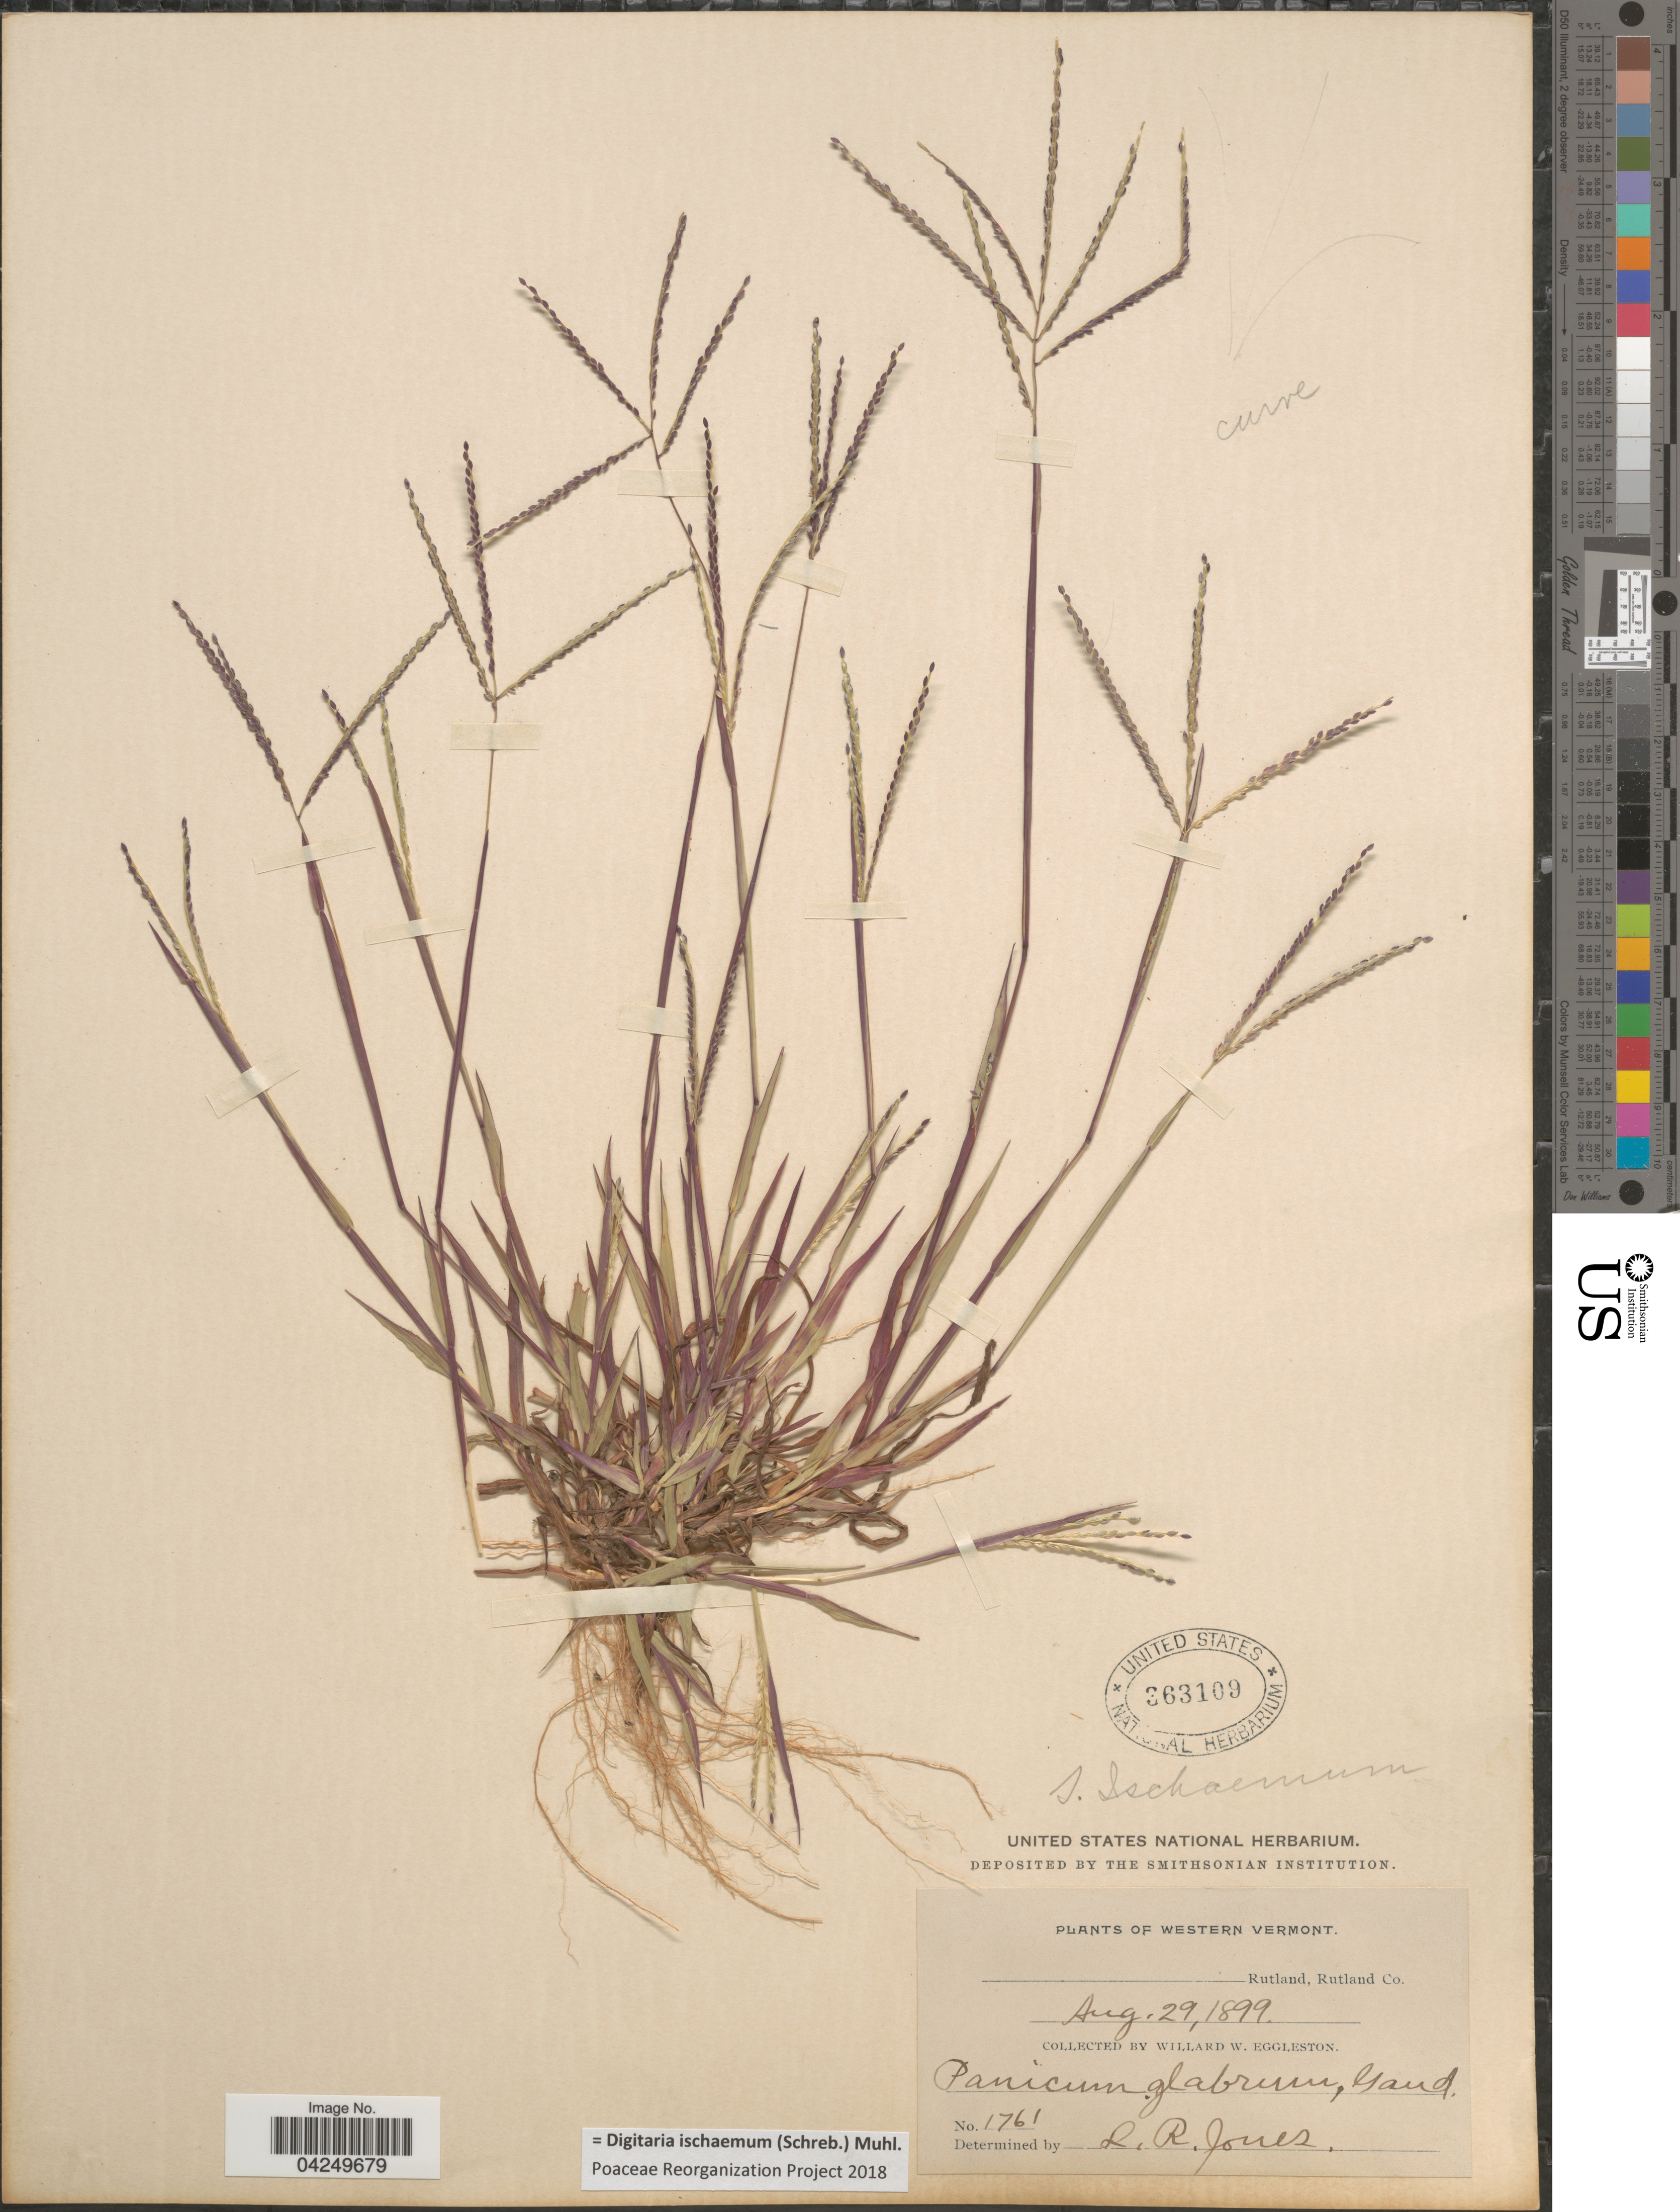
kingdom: Plantae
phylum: Tracheophyta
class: Liliopsida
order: Poales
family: Poaceae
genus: Digitaria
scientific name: Digitaria ischaemum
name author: (Schreber) Schreber ex Muhl.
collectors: W. W. Eggleston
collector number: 1761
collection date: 1899-08-29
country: United States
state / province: Vermont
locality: Western Vermont. Rutland, Rutland Co.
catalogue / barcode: US 363109